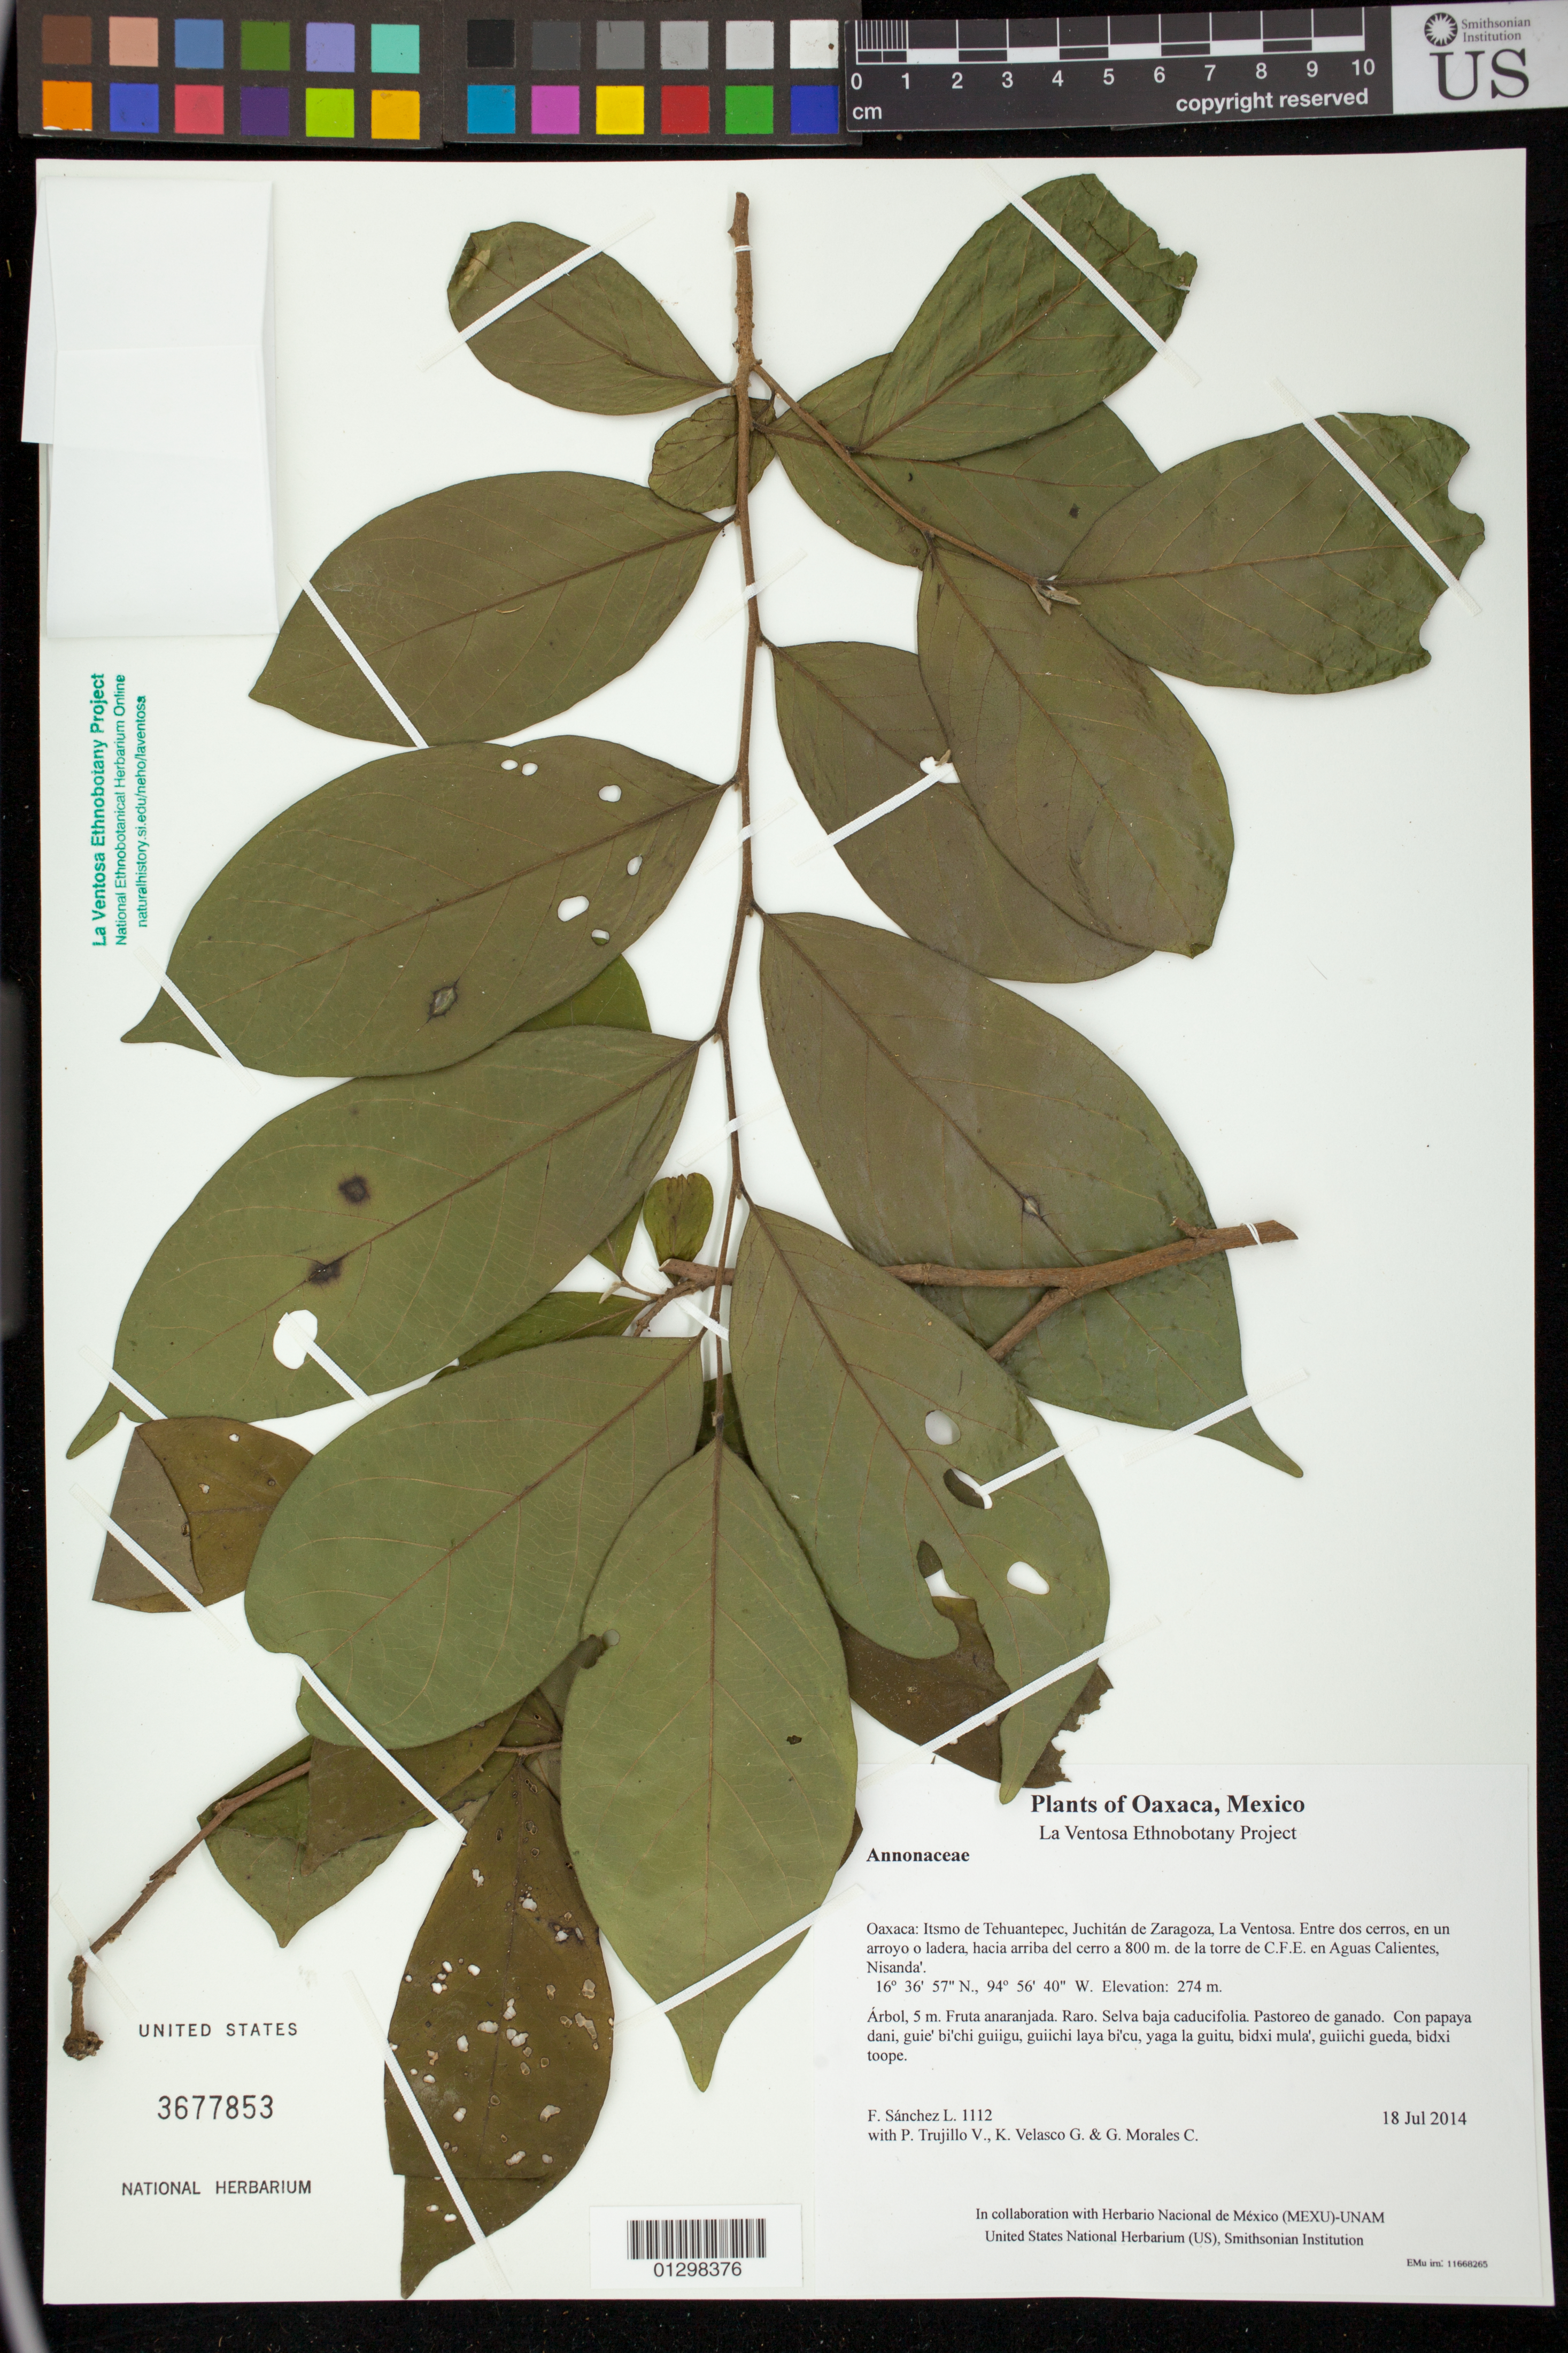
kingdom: Plantae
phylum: Tracheophyta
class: Magnoliopsida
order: Magnoliales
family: Annonaceae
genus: Sapranthus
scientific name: Sapranthus microcarpus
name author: (Donn. Sm.) R.E. Fr.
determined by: Velasco G., Kenia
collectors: F. Sánchez L., P. Trujillo V., K. Velasco G. & G. Morales C.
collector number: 1112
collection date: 2014-07-18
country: Mexico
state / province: Oaxaca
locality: Itsmo de Tehuantepec, Juchitán de Zaragoza, La Ventosa. Entre dos cerros, en un arroyo o ladera, hacia arriba del cerro a 800 m. de la torre de C.F.E. en Aguas Calientes, Nisanda'.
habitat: Selva baja caducifolia. Pastoreo de ganado.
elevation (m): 274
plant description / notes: MEXU, US; Yaga. 5 m. Cuaananaxhi biguitu. Nadxunu'.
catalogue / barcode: US 3677853